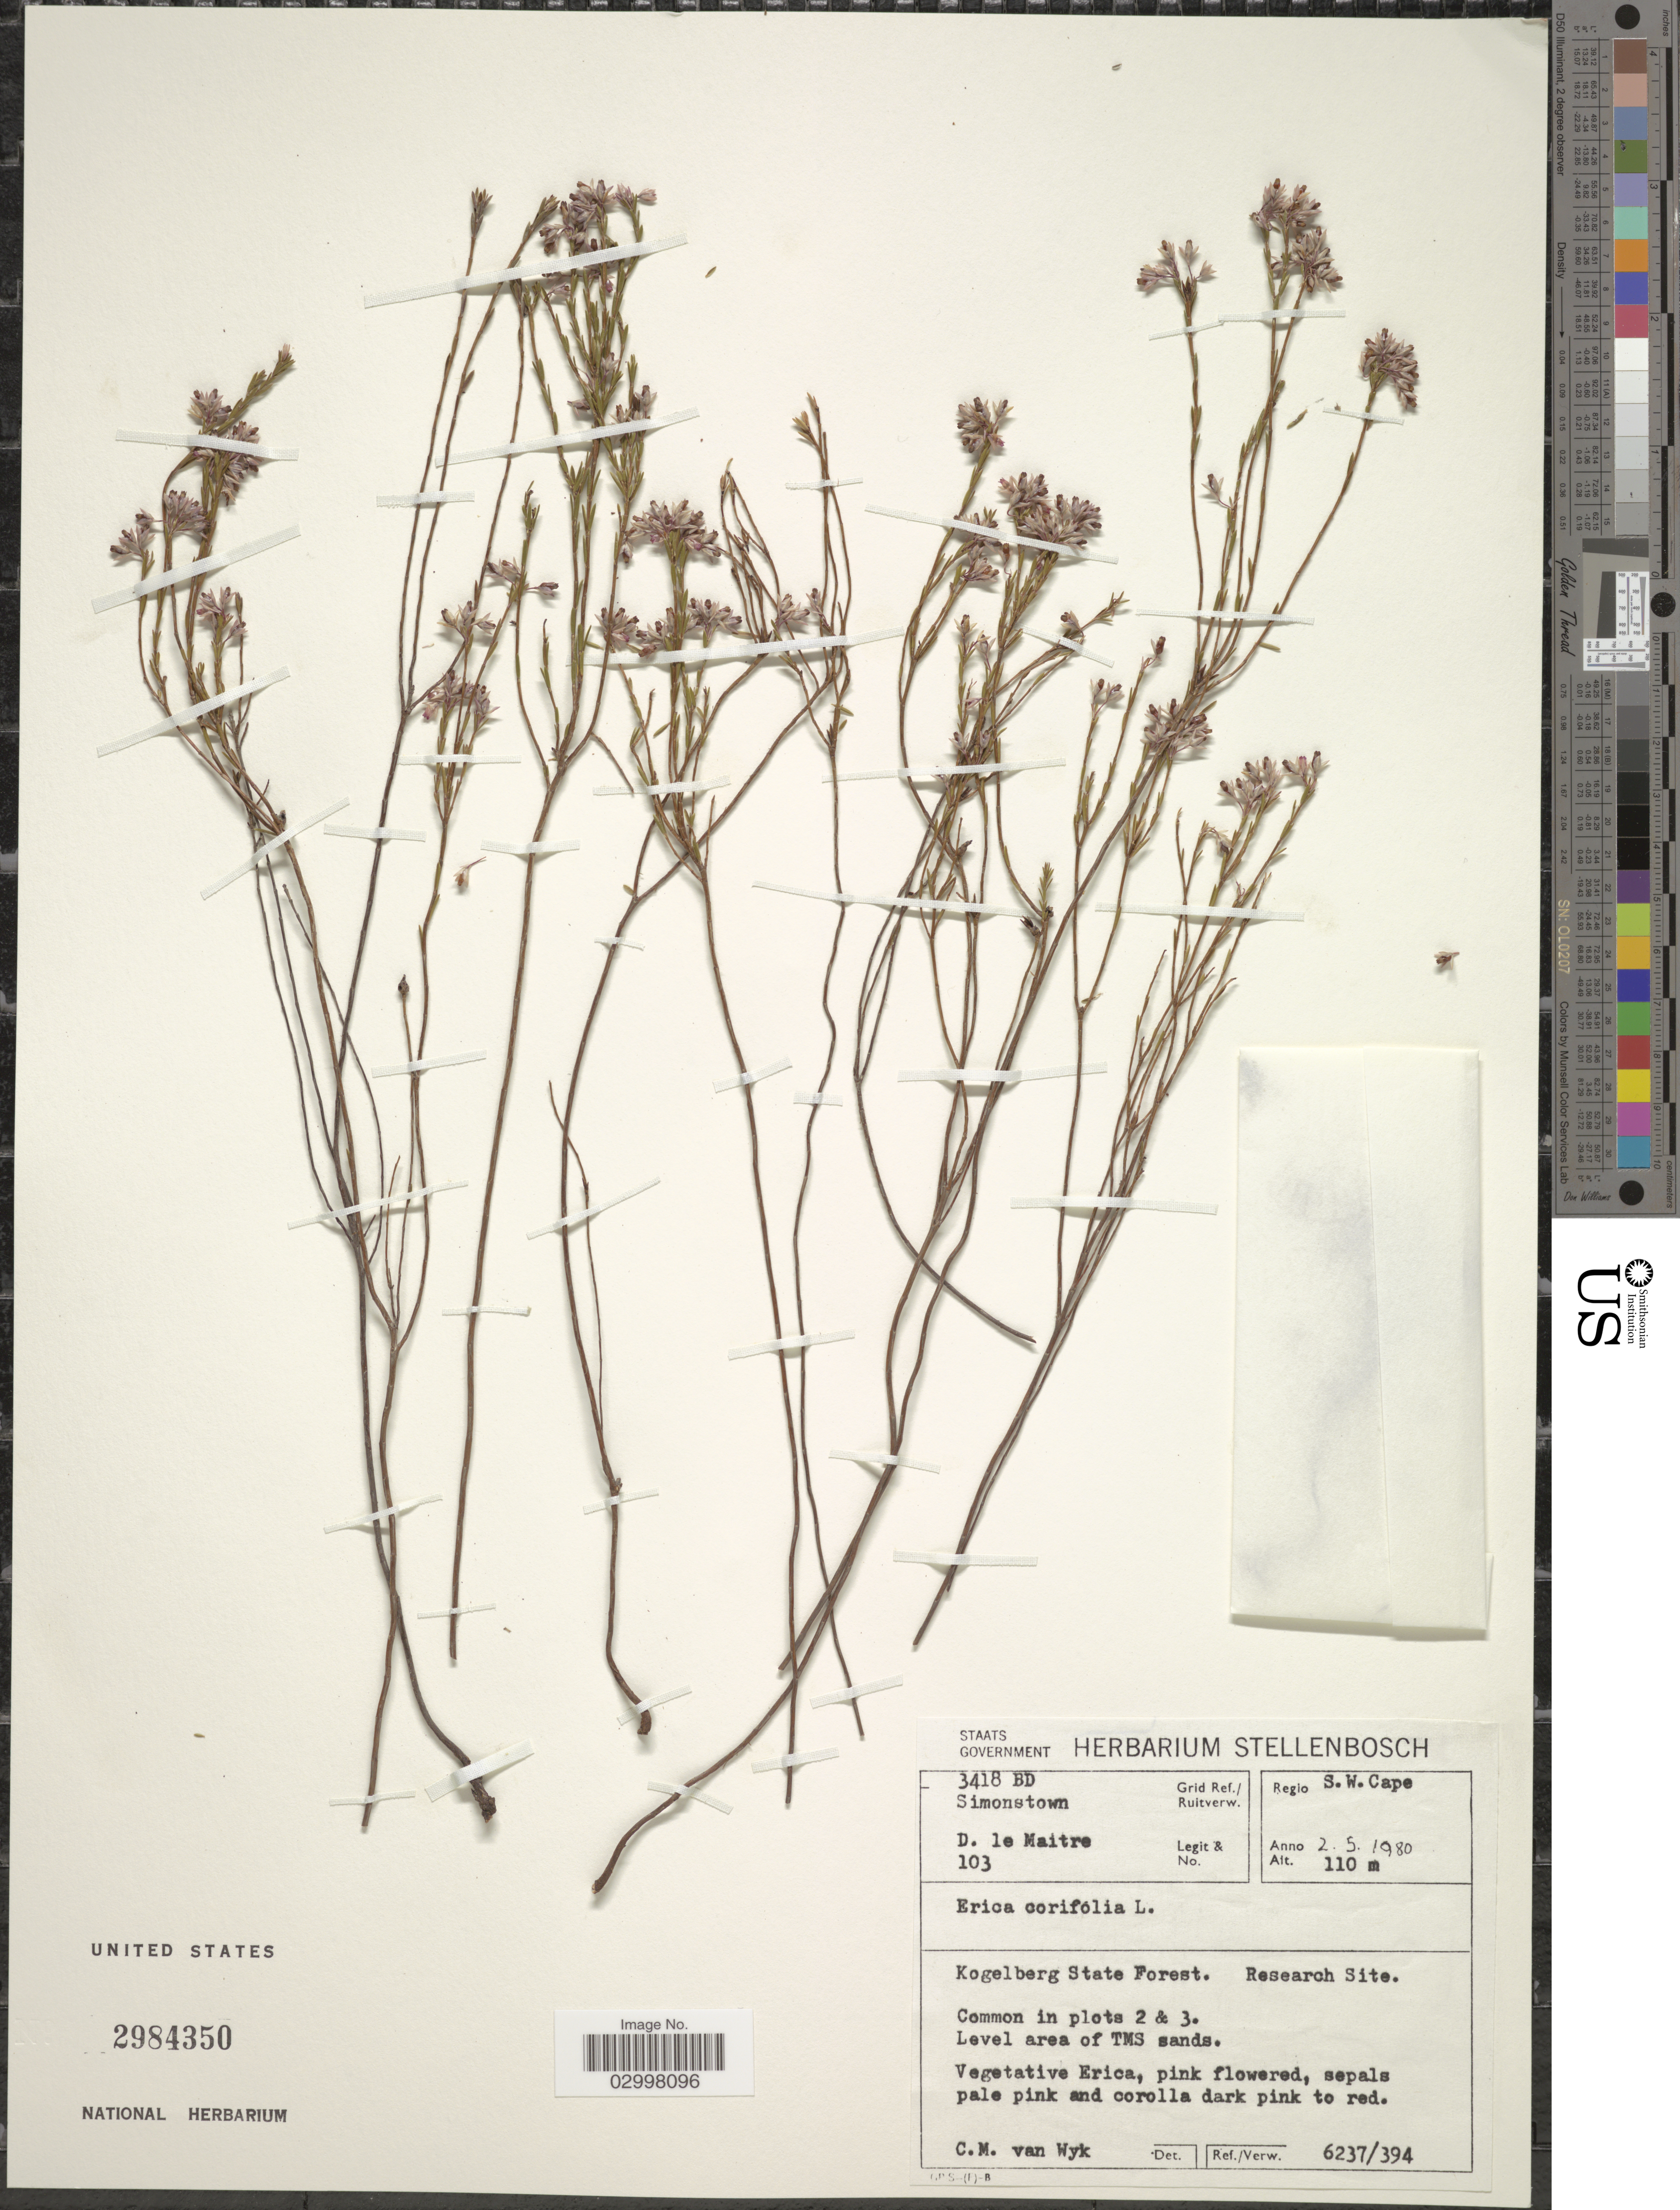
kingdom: Plantae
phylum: Tracheophyta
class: Magnoliopsida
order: Ericales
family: Ericaceae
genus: Erica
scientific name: Erica corifolia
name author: L.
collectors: D. Le Maitre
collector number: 103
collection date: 1980-05-02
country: South Africa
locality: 3418 BD Simonstown Grid Ref./Ruitverw. Regio S.W. Cape. Kogelberg State Forest. Research Site. Common in plots 2 & 3. Level area of TMS sands.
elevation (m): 110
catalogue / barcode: US 2984350